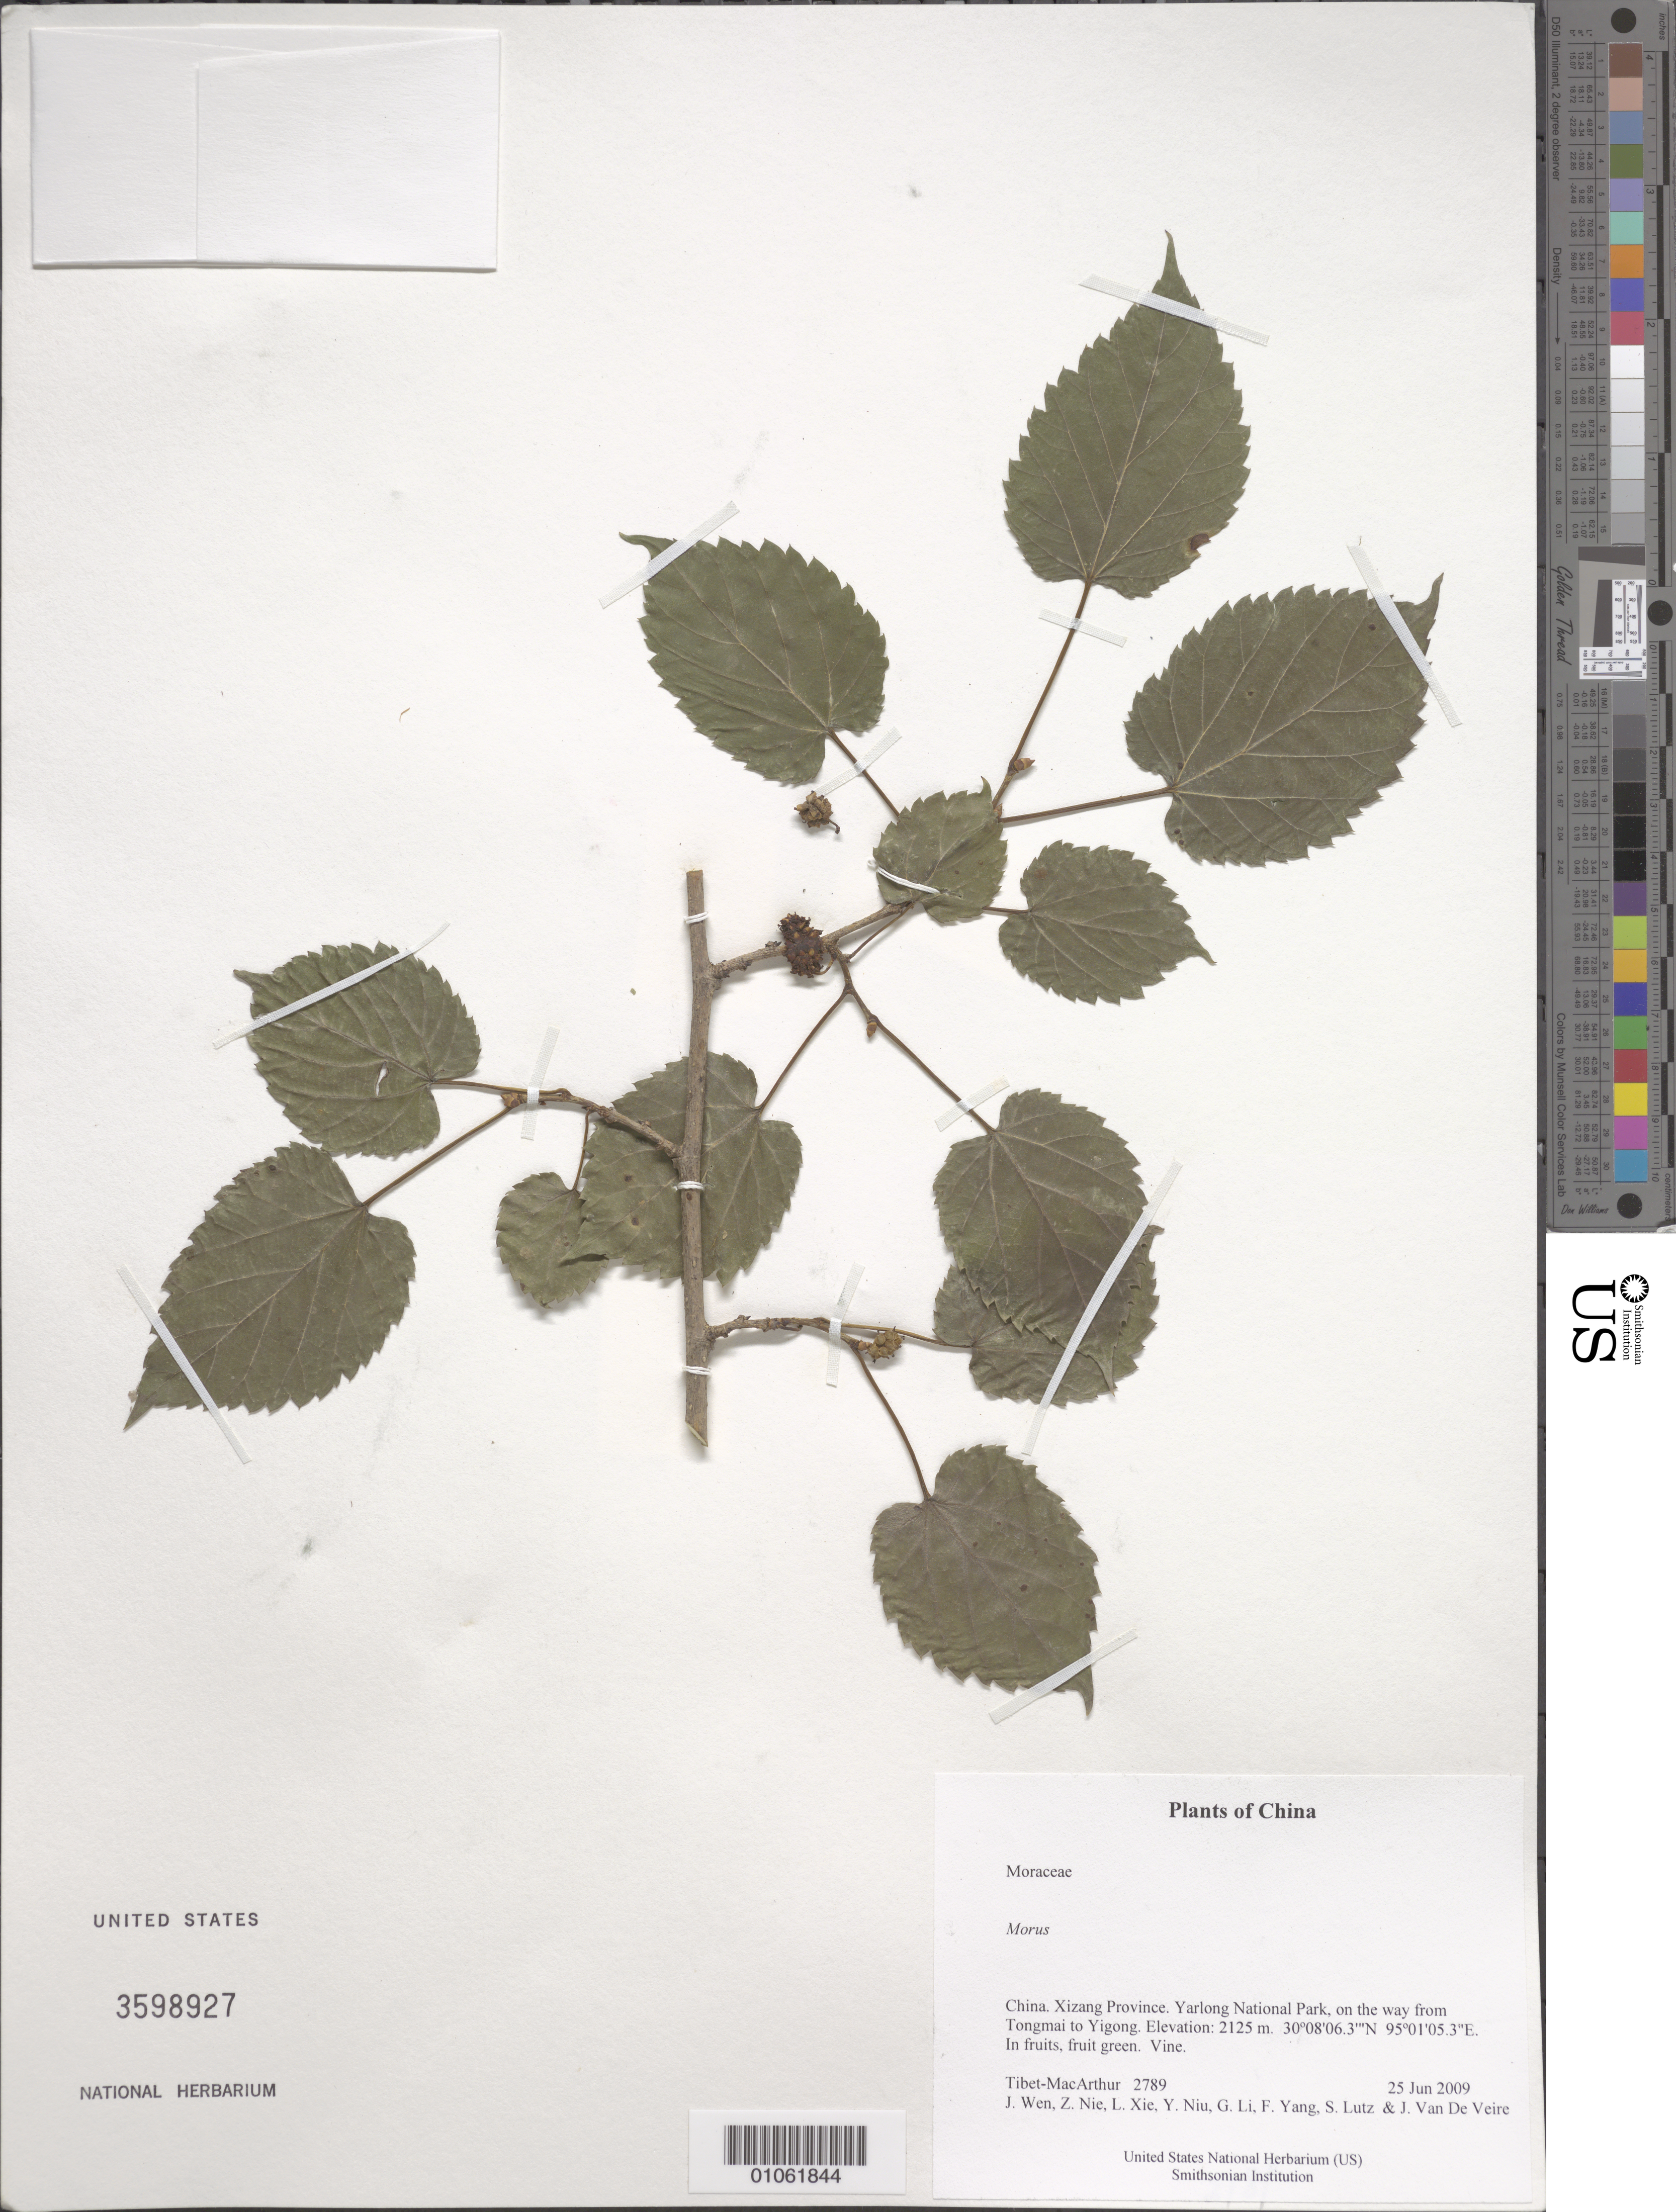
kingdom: Plantae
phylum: Tracheophyta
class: Magnoliopsida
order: Rosales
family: Moraceae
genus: Morus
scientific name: Morus sp.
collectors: Tibet-MacArthur, J. Wen, Z. Nie, L. Xie, Y. Niu, G. Li, F. Yang, S. Lutz & J. Van De Veire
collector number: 2789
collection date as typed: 25 Jun 2009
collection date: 2009-06-25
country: China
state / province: Xizang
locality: Yarlong National Park, on the way from Tongmai to Yigong.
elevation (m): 2125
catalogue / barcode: US 3598927